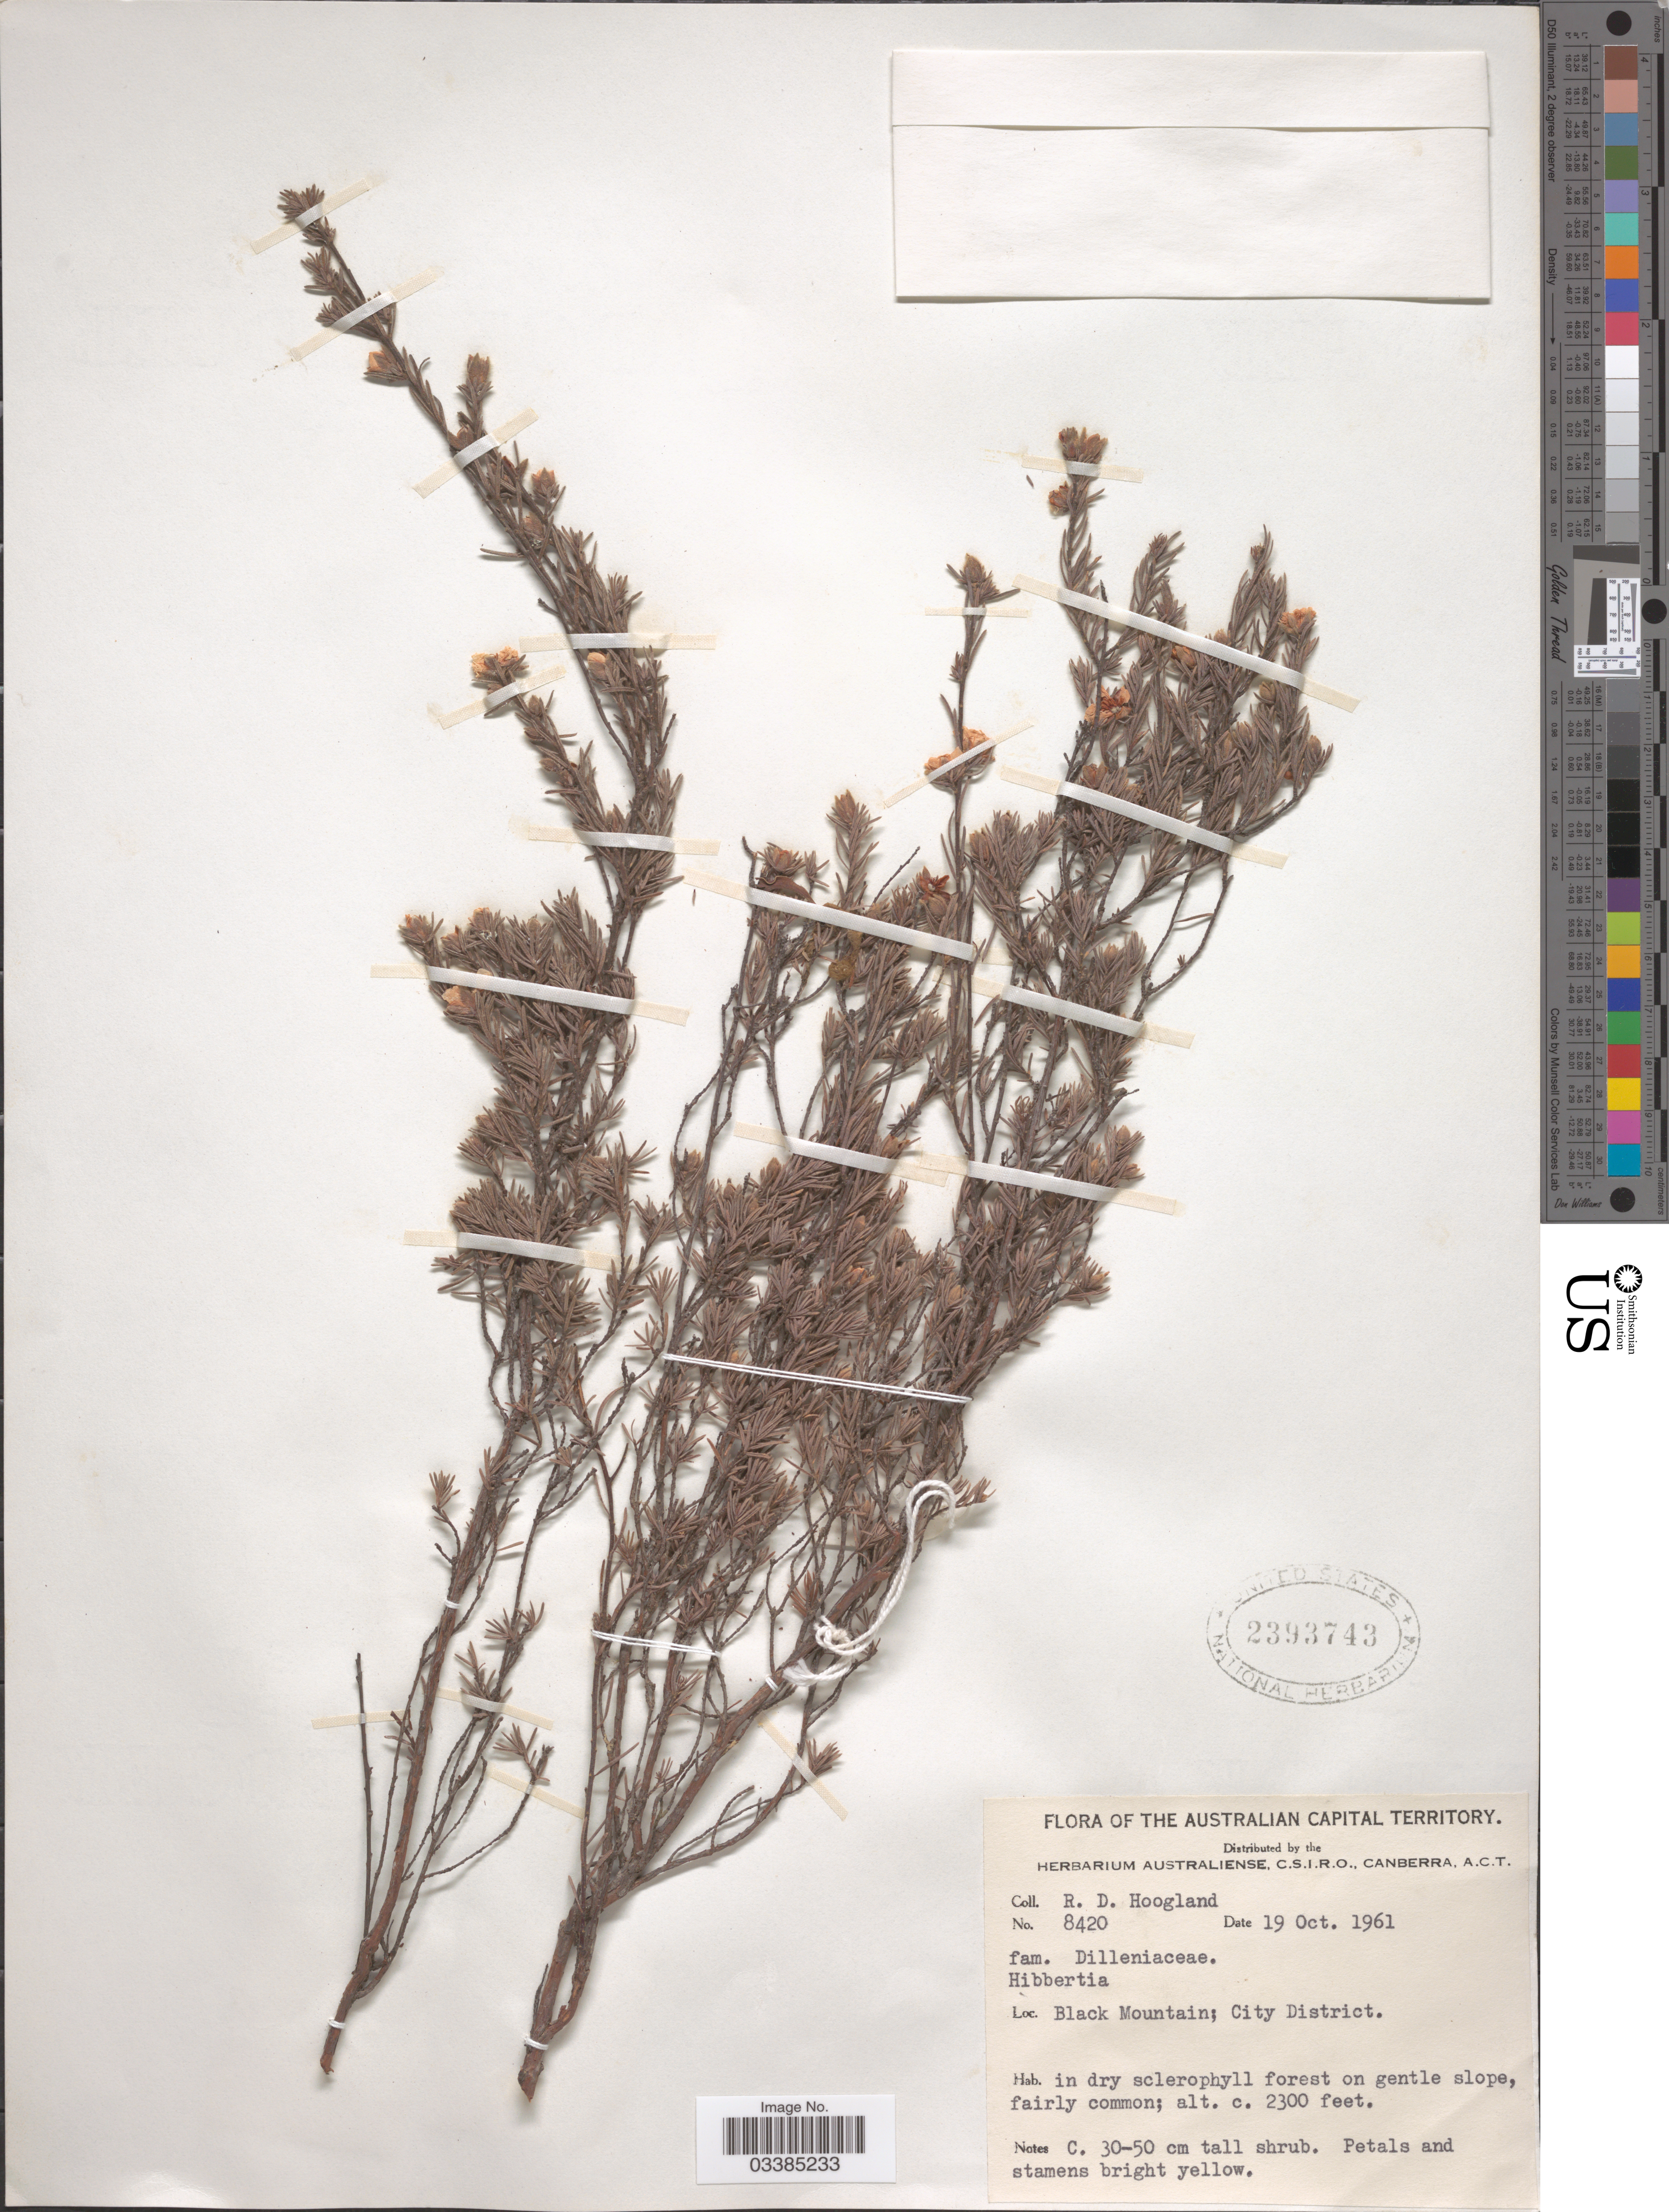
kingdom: Plantae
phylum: Tracheophyta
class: Magnoliopsida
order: Dilleniales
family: Dilleniaceae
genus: Hibbertia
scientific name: Hibbertia sp.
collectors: R. D. Hoogland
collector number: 8420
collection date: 1961-10-19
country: Australia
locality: The Australian Capital Territory. Black Mountain; City District.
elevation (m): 701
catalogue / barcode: US 2393743